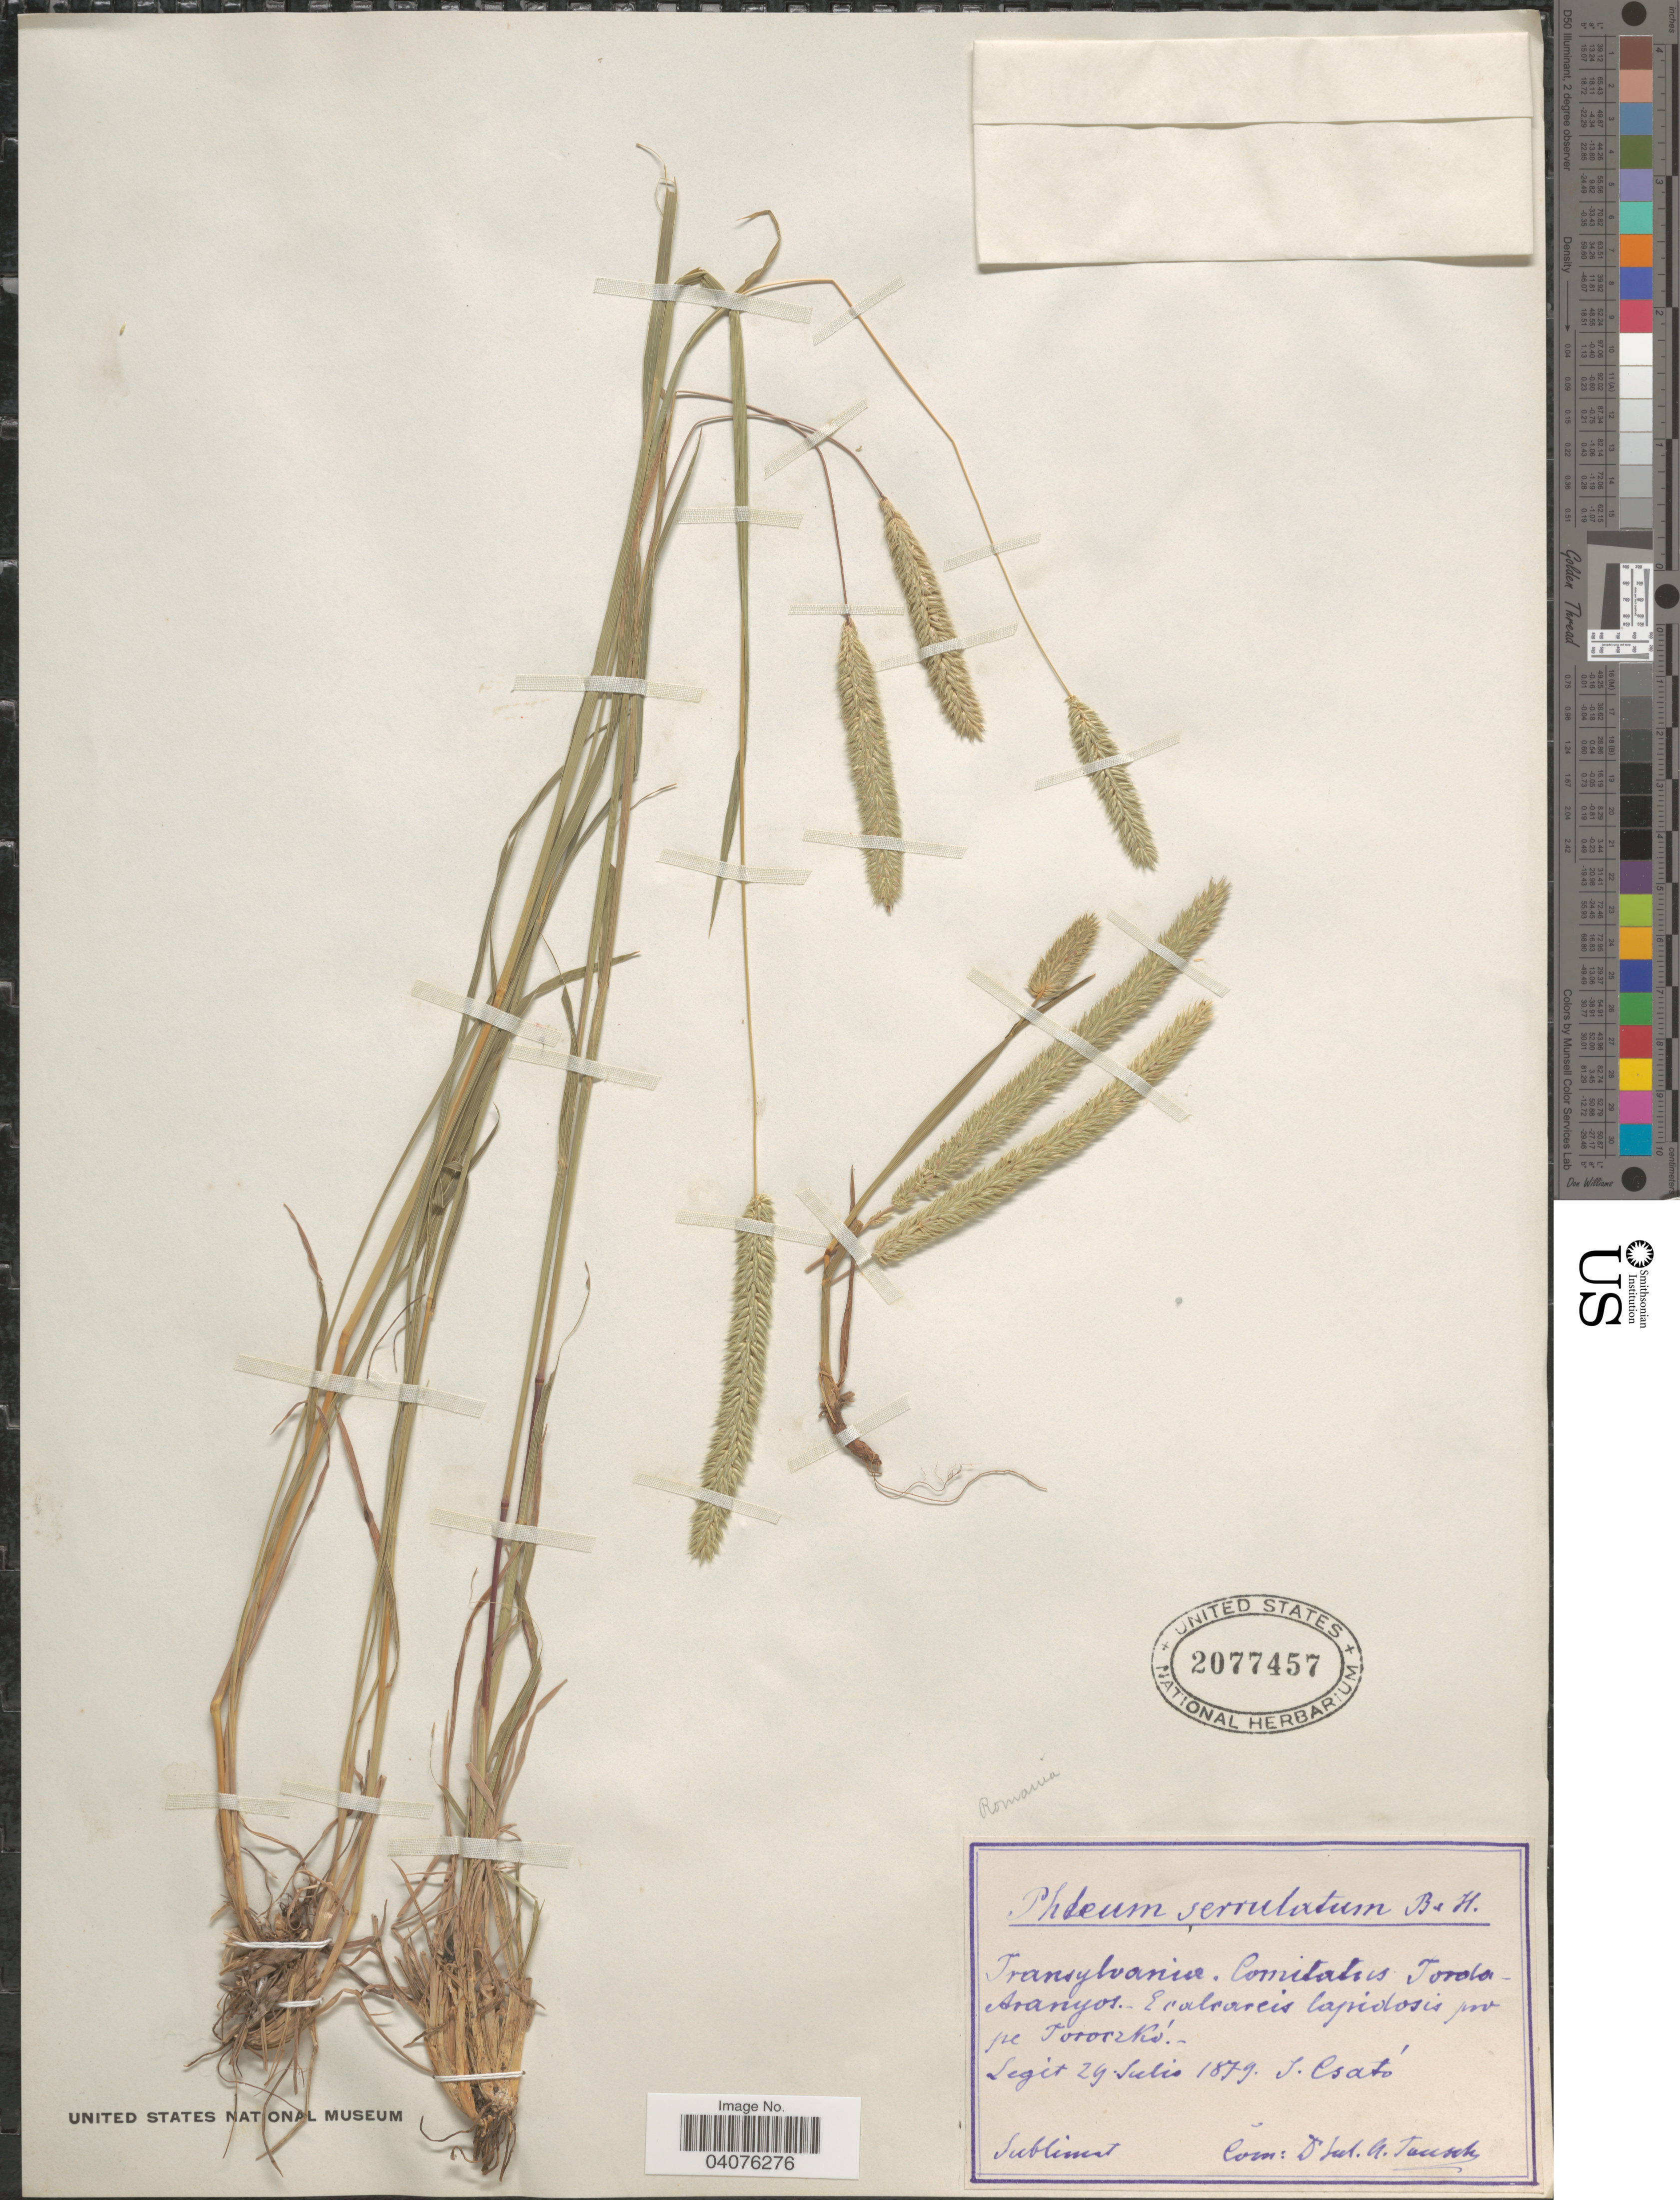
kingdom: Plantae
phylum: Tracheophyta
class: Liliopsida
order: Poales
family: Poaceae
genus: Phleum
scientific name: Phleum michelii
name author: All.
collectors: J. Csató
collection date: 1879-07-29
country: Romania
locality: Transylvania. Comitatus Torola-Aranyos.-E calcareis lapidosis prope Toroczkó.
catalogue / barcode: US 2077457